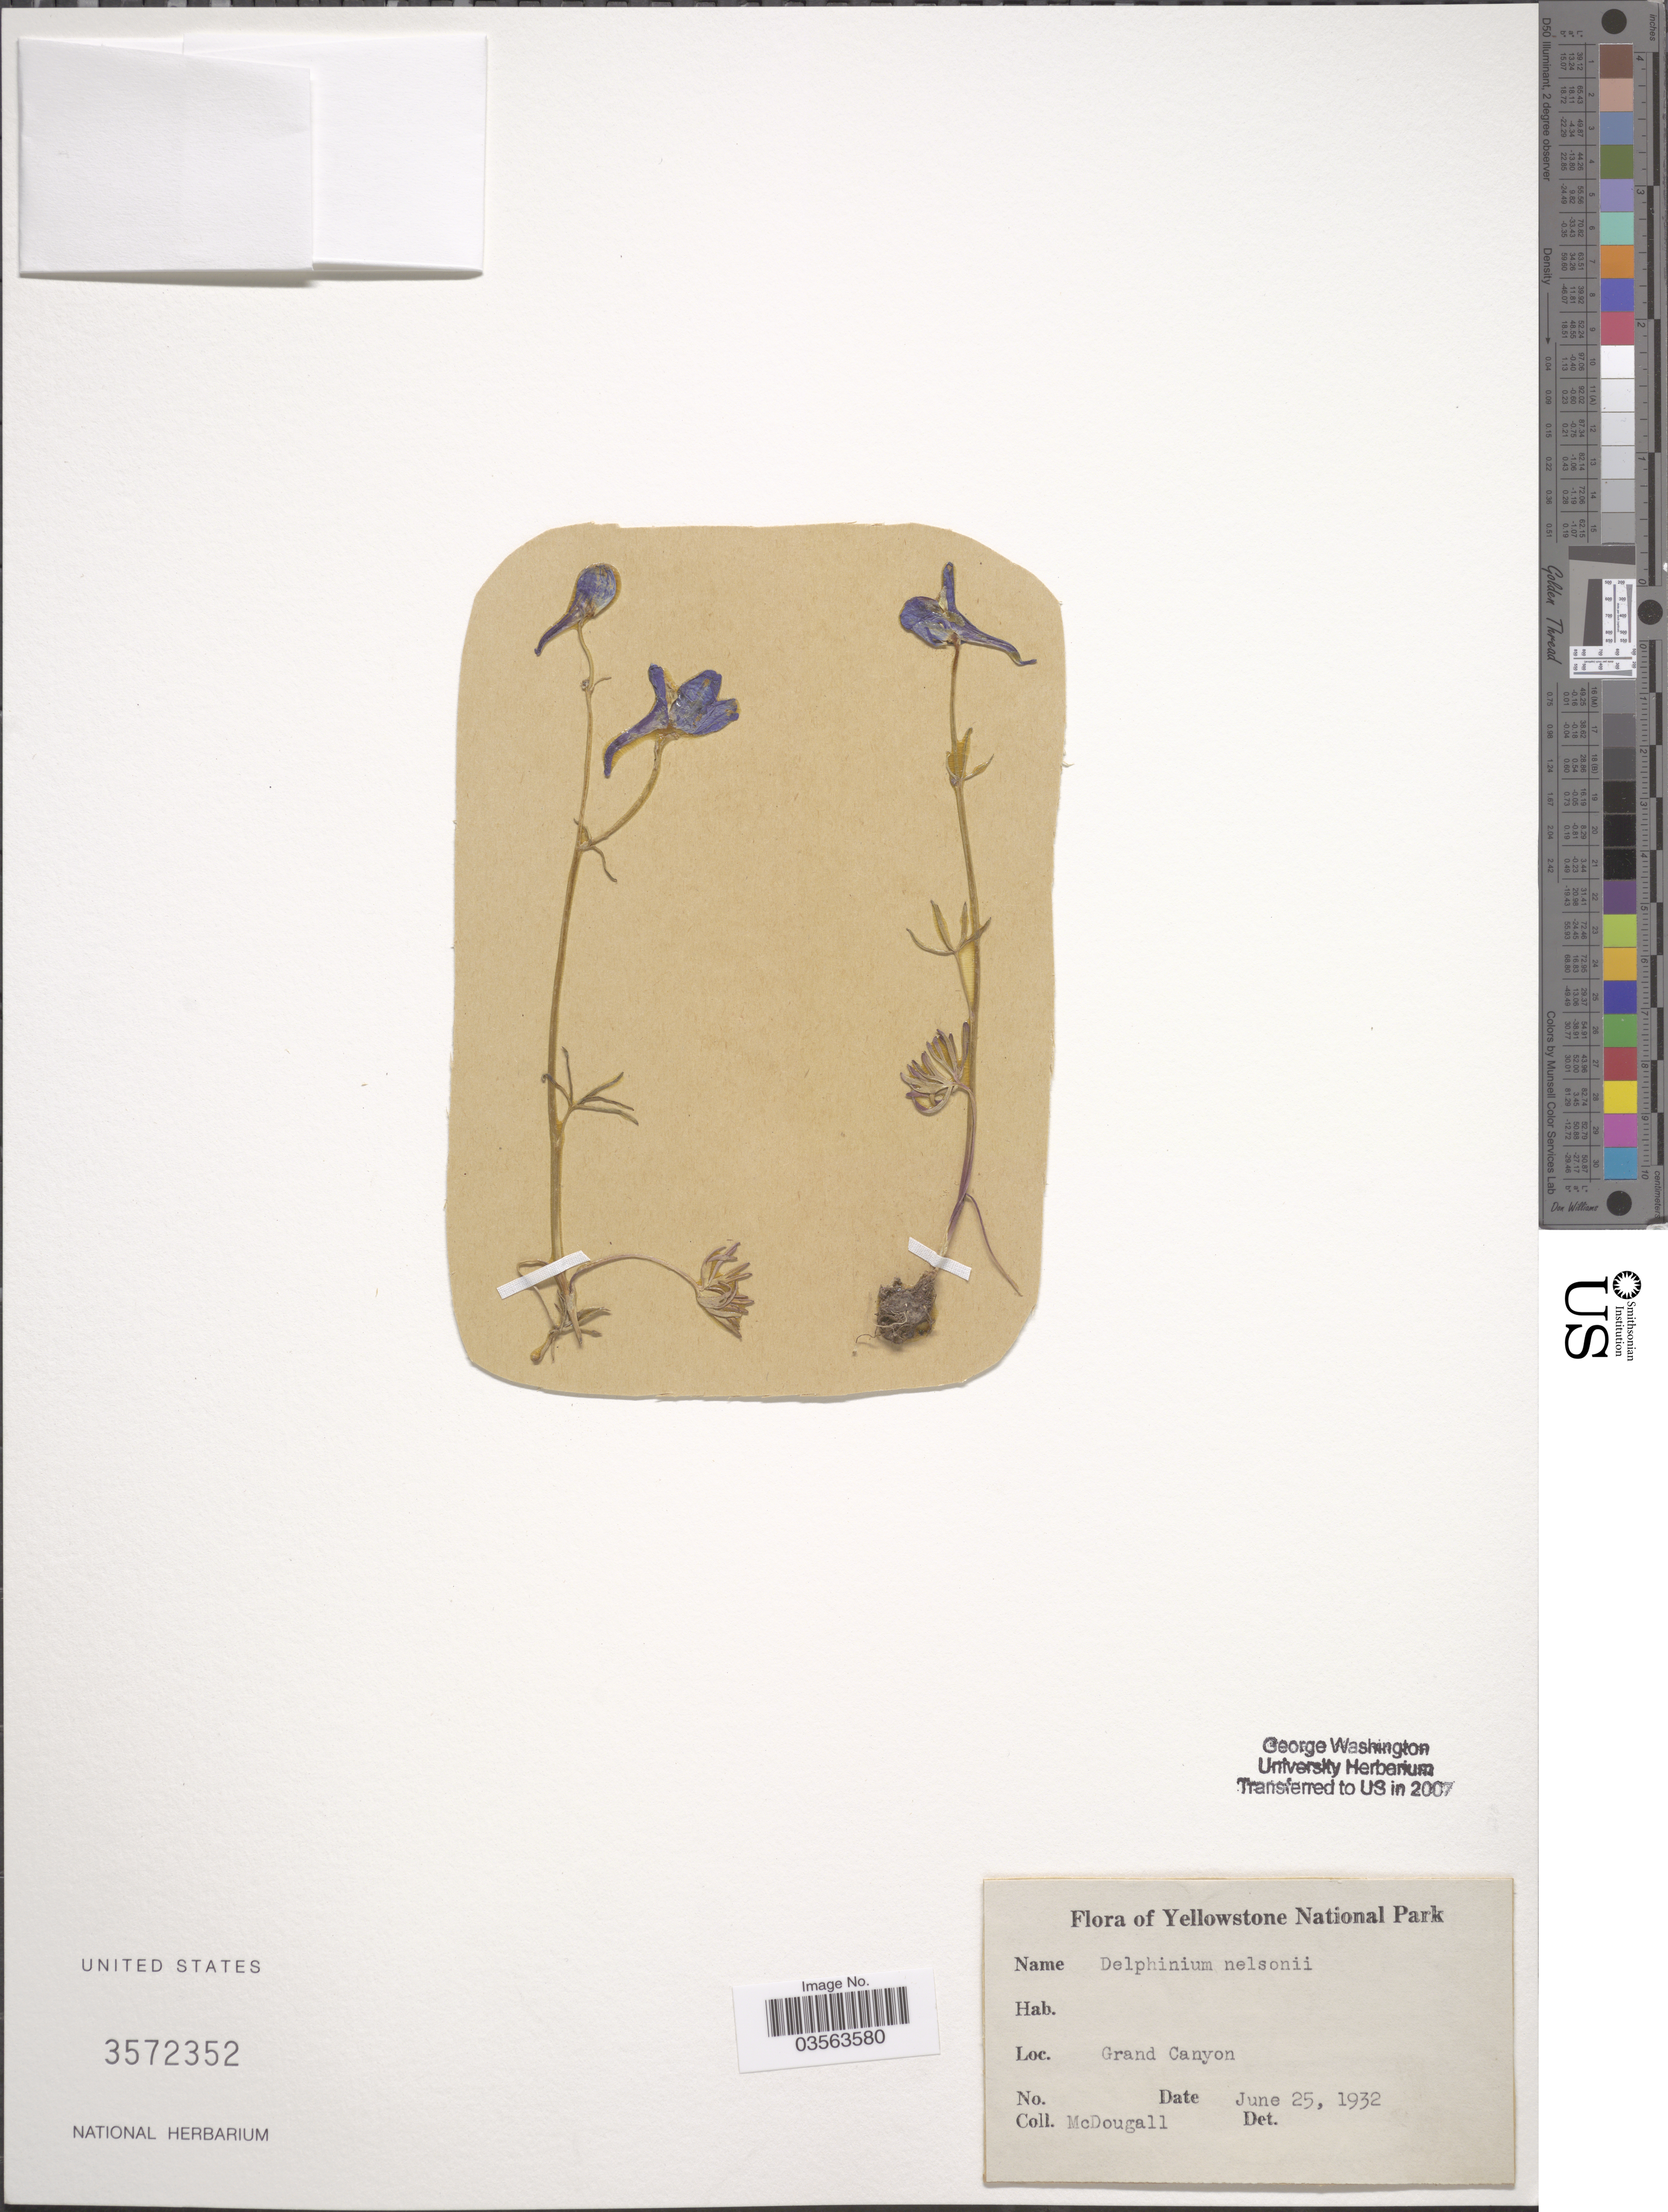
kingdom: Plantae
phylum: Tracheophyta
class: Magnoliopsida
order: Ranunculales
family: Ranunculaceae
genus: Delphinium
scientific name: Delphinium nelsonii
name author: Greene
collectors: McDougall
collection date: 1932-06-25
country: United States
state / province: Wyoming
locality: Yellowstone National Park. Grand Canyon.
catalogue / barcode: US 3572352